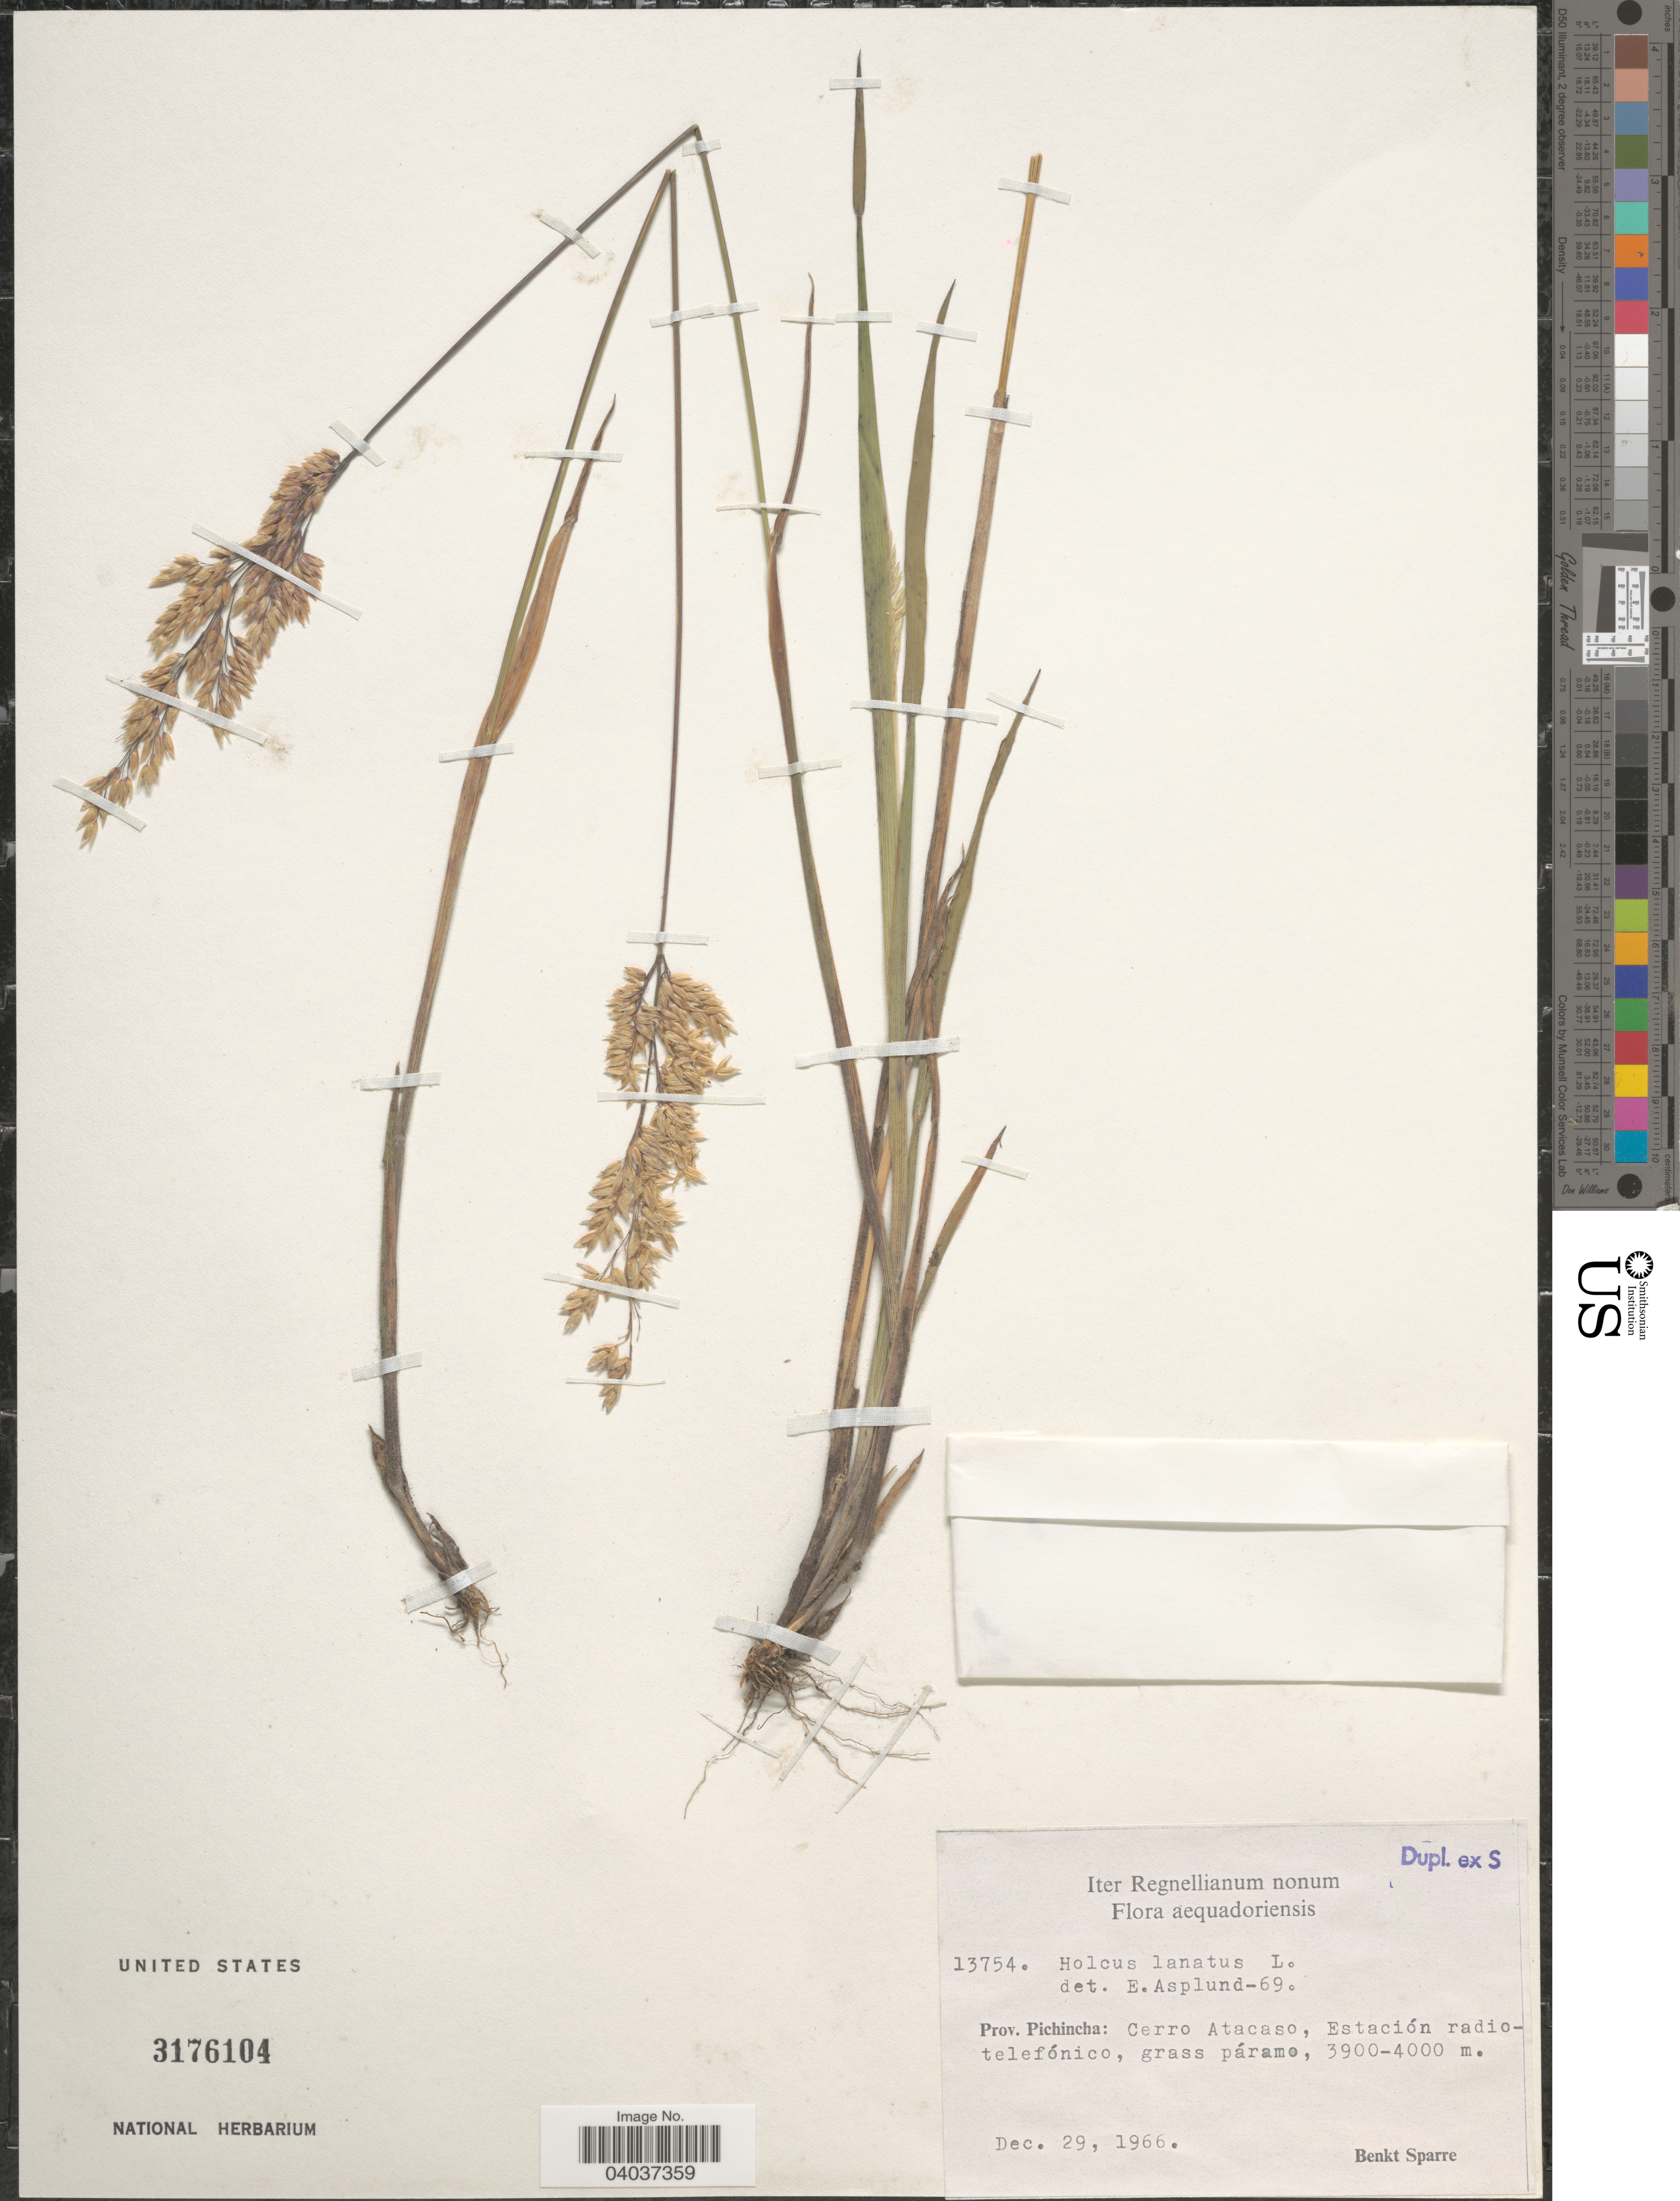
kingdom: Plantae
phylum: Tracheophyta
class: Liliopsida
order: Poales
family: Poaceae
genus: Holcus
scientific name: Holcus lanatus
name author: L.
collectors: B. Sparre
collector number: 13754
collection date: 1966-12-29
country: Ecuador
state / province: Pichincha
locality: Cerro Atacaso, Estación radiotelefónico.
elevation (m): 3900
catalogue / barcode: US 3176104